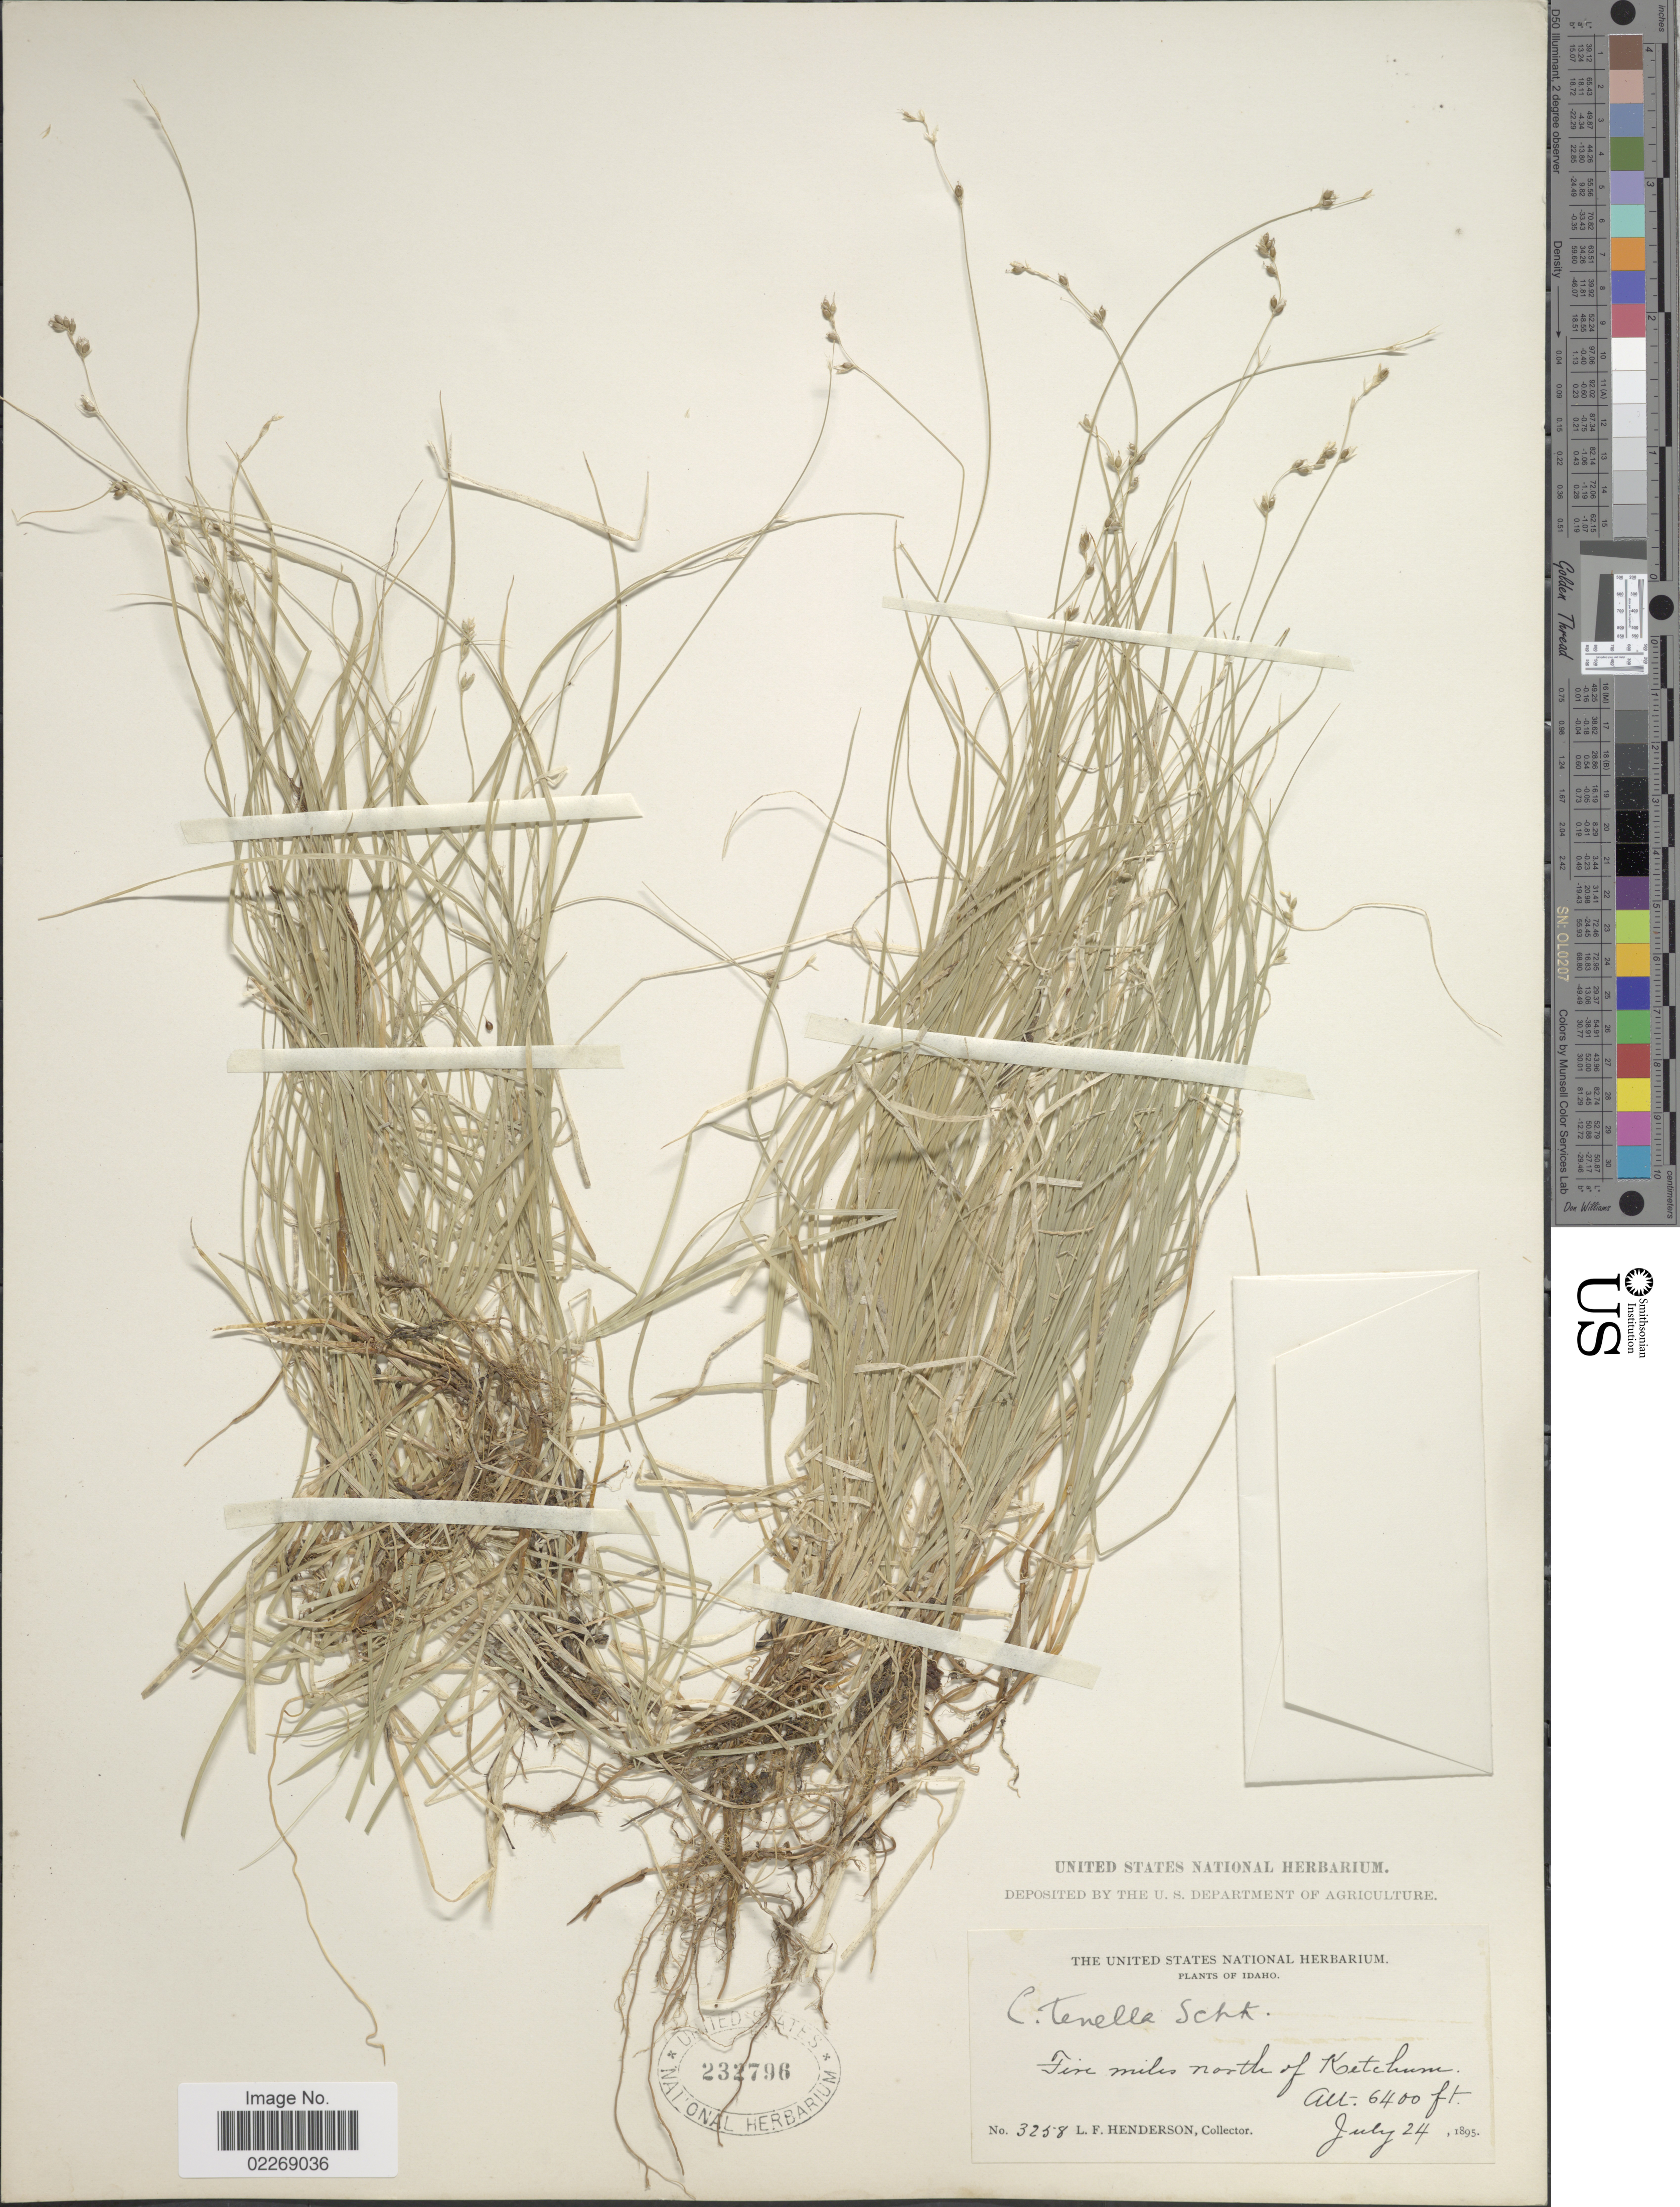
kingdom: Plantae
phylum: Tracheophyta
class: Liliopsida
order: Poales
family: Cyperaceae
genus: Carex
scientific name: Carex disperma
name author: Dewey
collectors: L. Henderson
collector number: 3258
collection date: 1895-07-24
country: United States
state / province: Idaho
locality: Five miles north of Ketchum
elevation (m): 1951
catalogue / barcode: US 232796